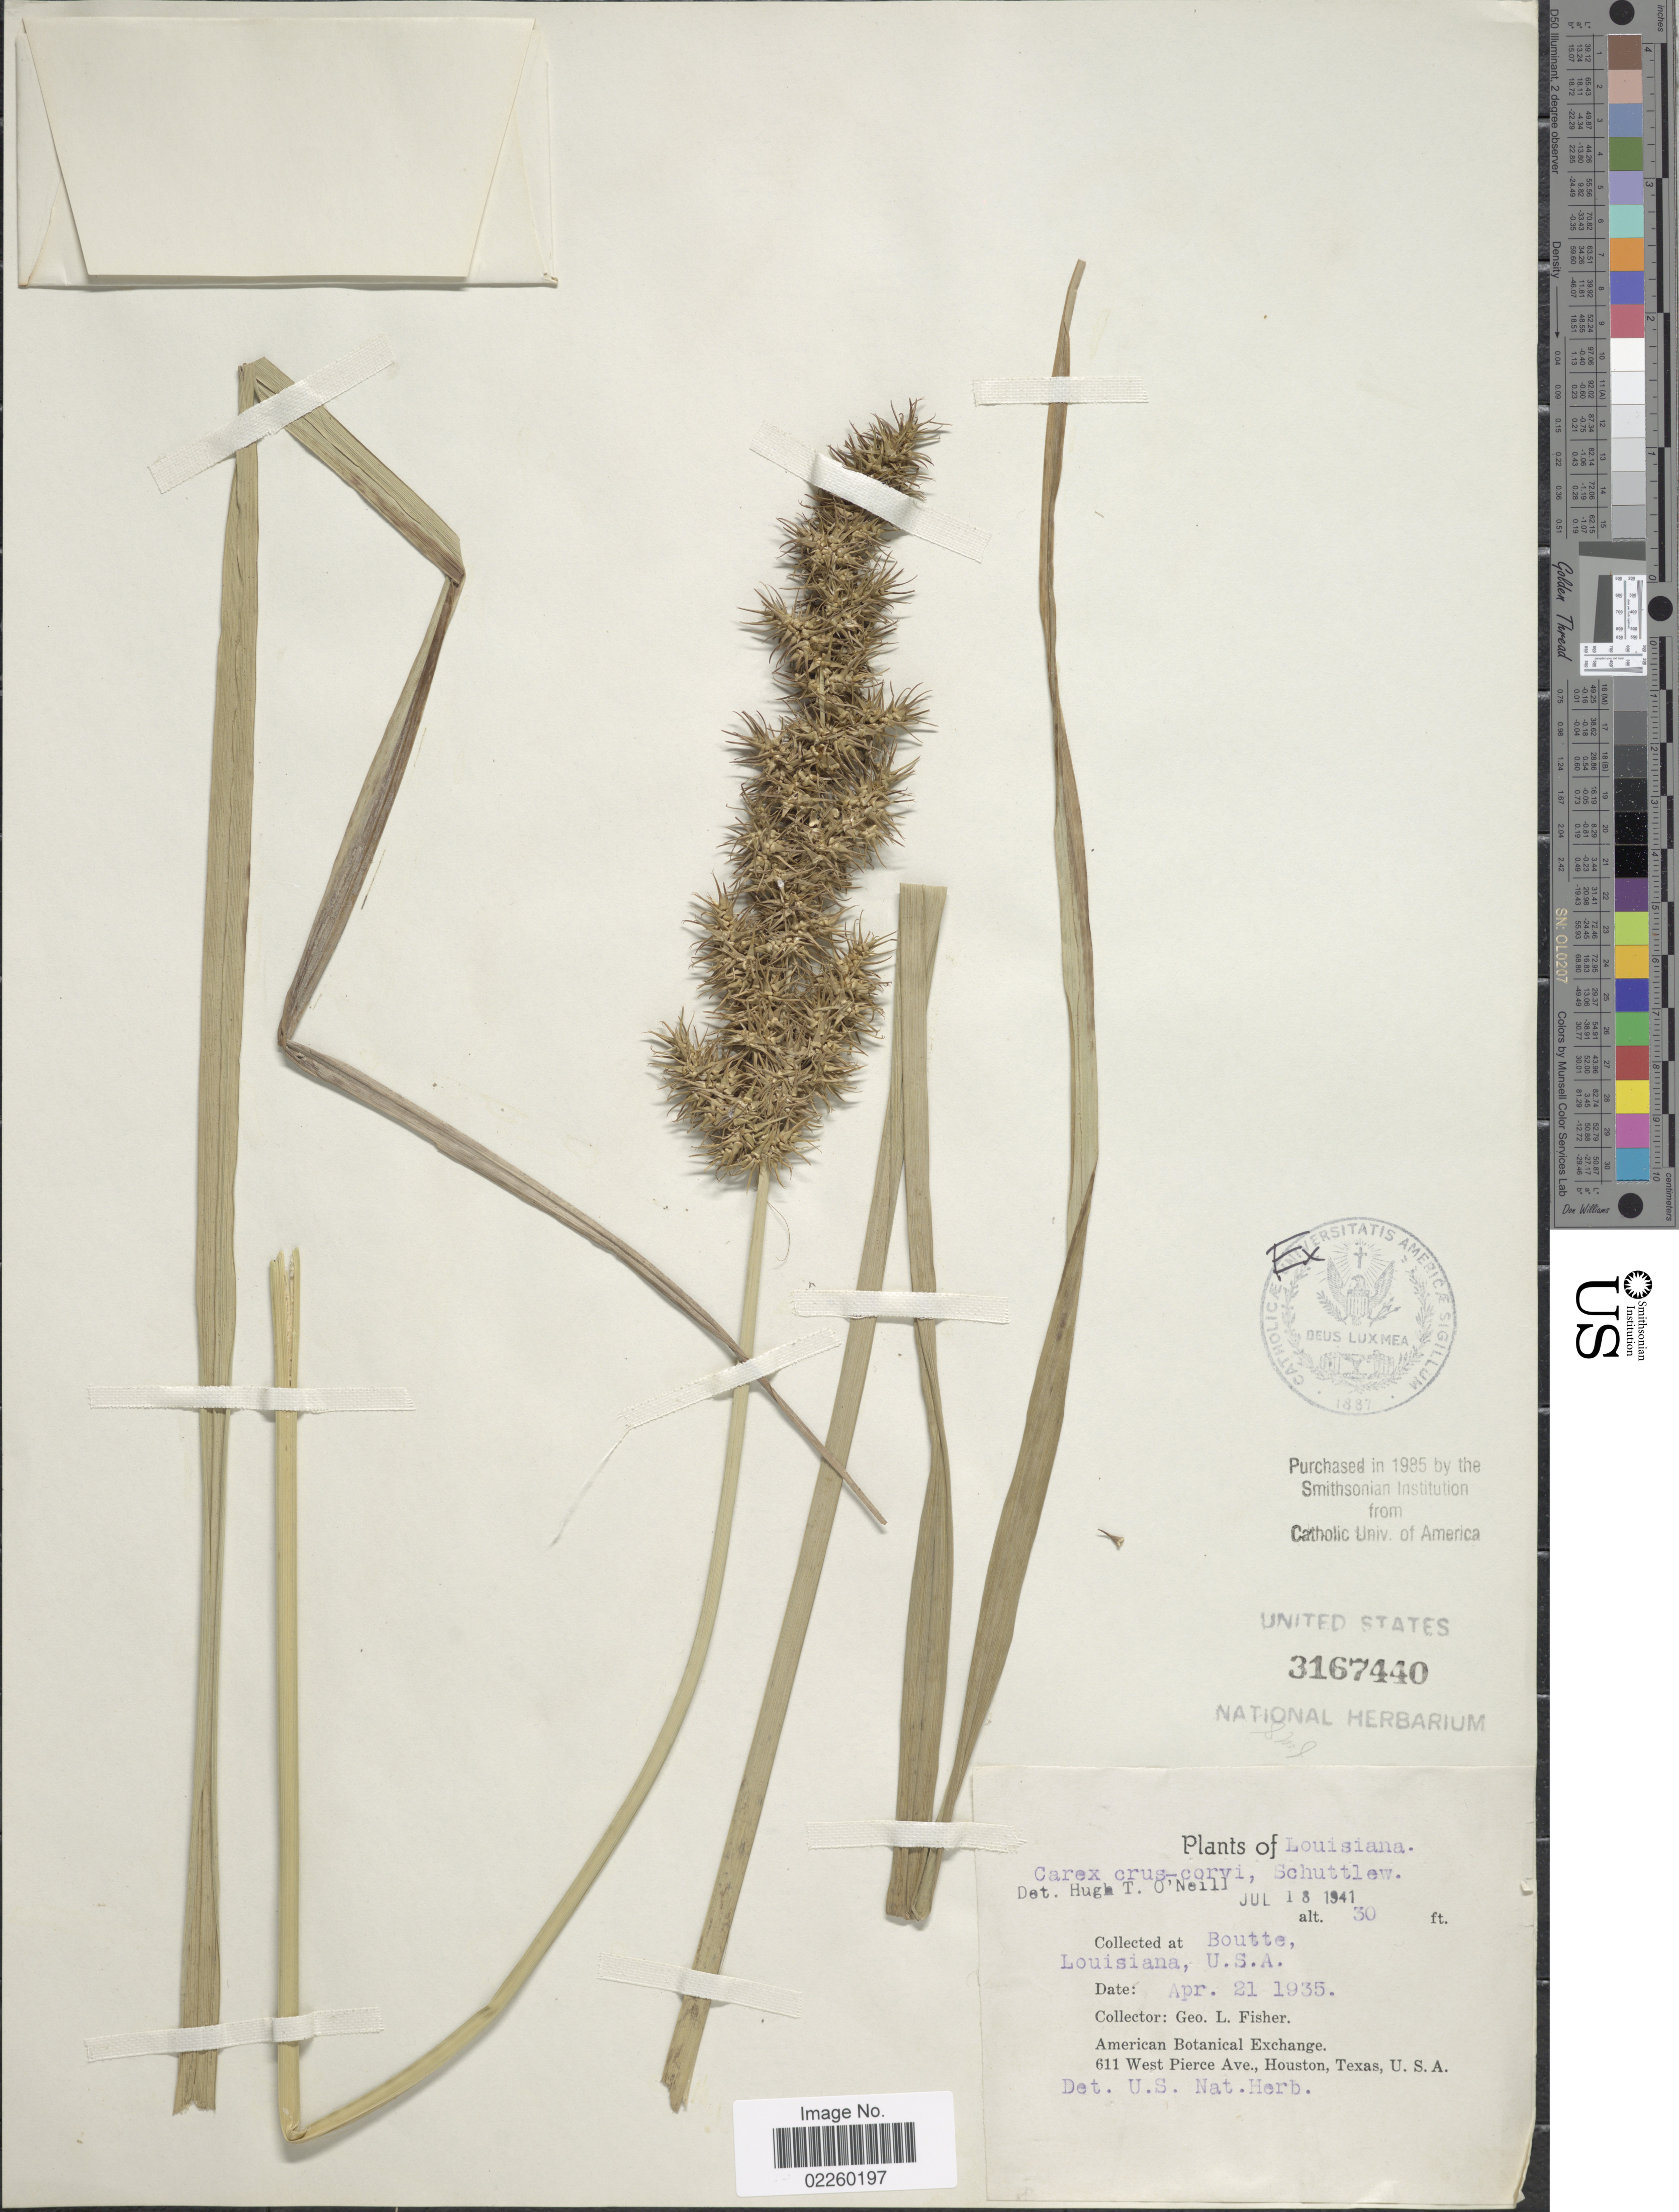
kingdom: Plantae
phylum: Tracheophyta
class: Liliopsida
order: Poales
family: Cyperaceae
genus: Carex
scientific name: Carex crus-corvi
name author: Shuttlew. ex Kunze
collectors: G. L. Fisher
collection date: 1935-04-21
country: United States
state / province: Louisiana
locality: Boutte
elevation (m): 9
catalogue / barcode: US 3167440